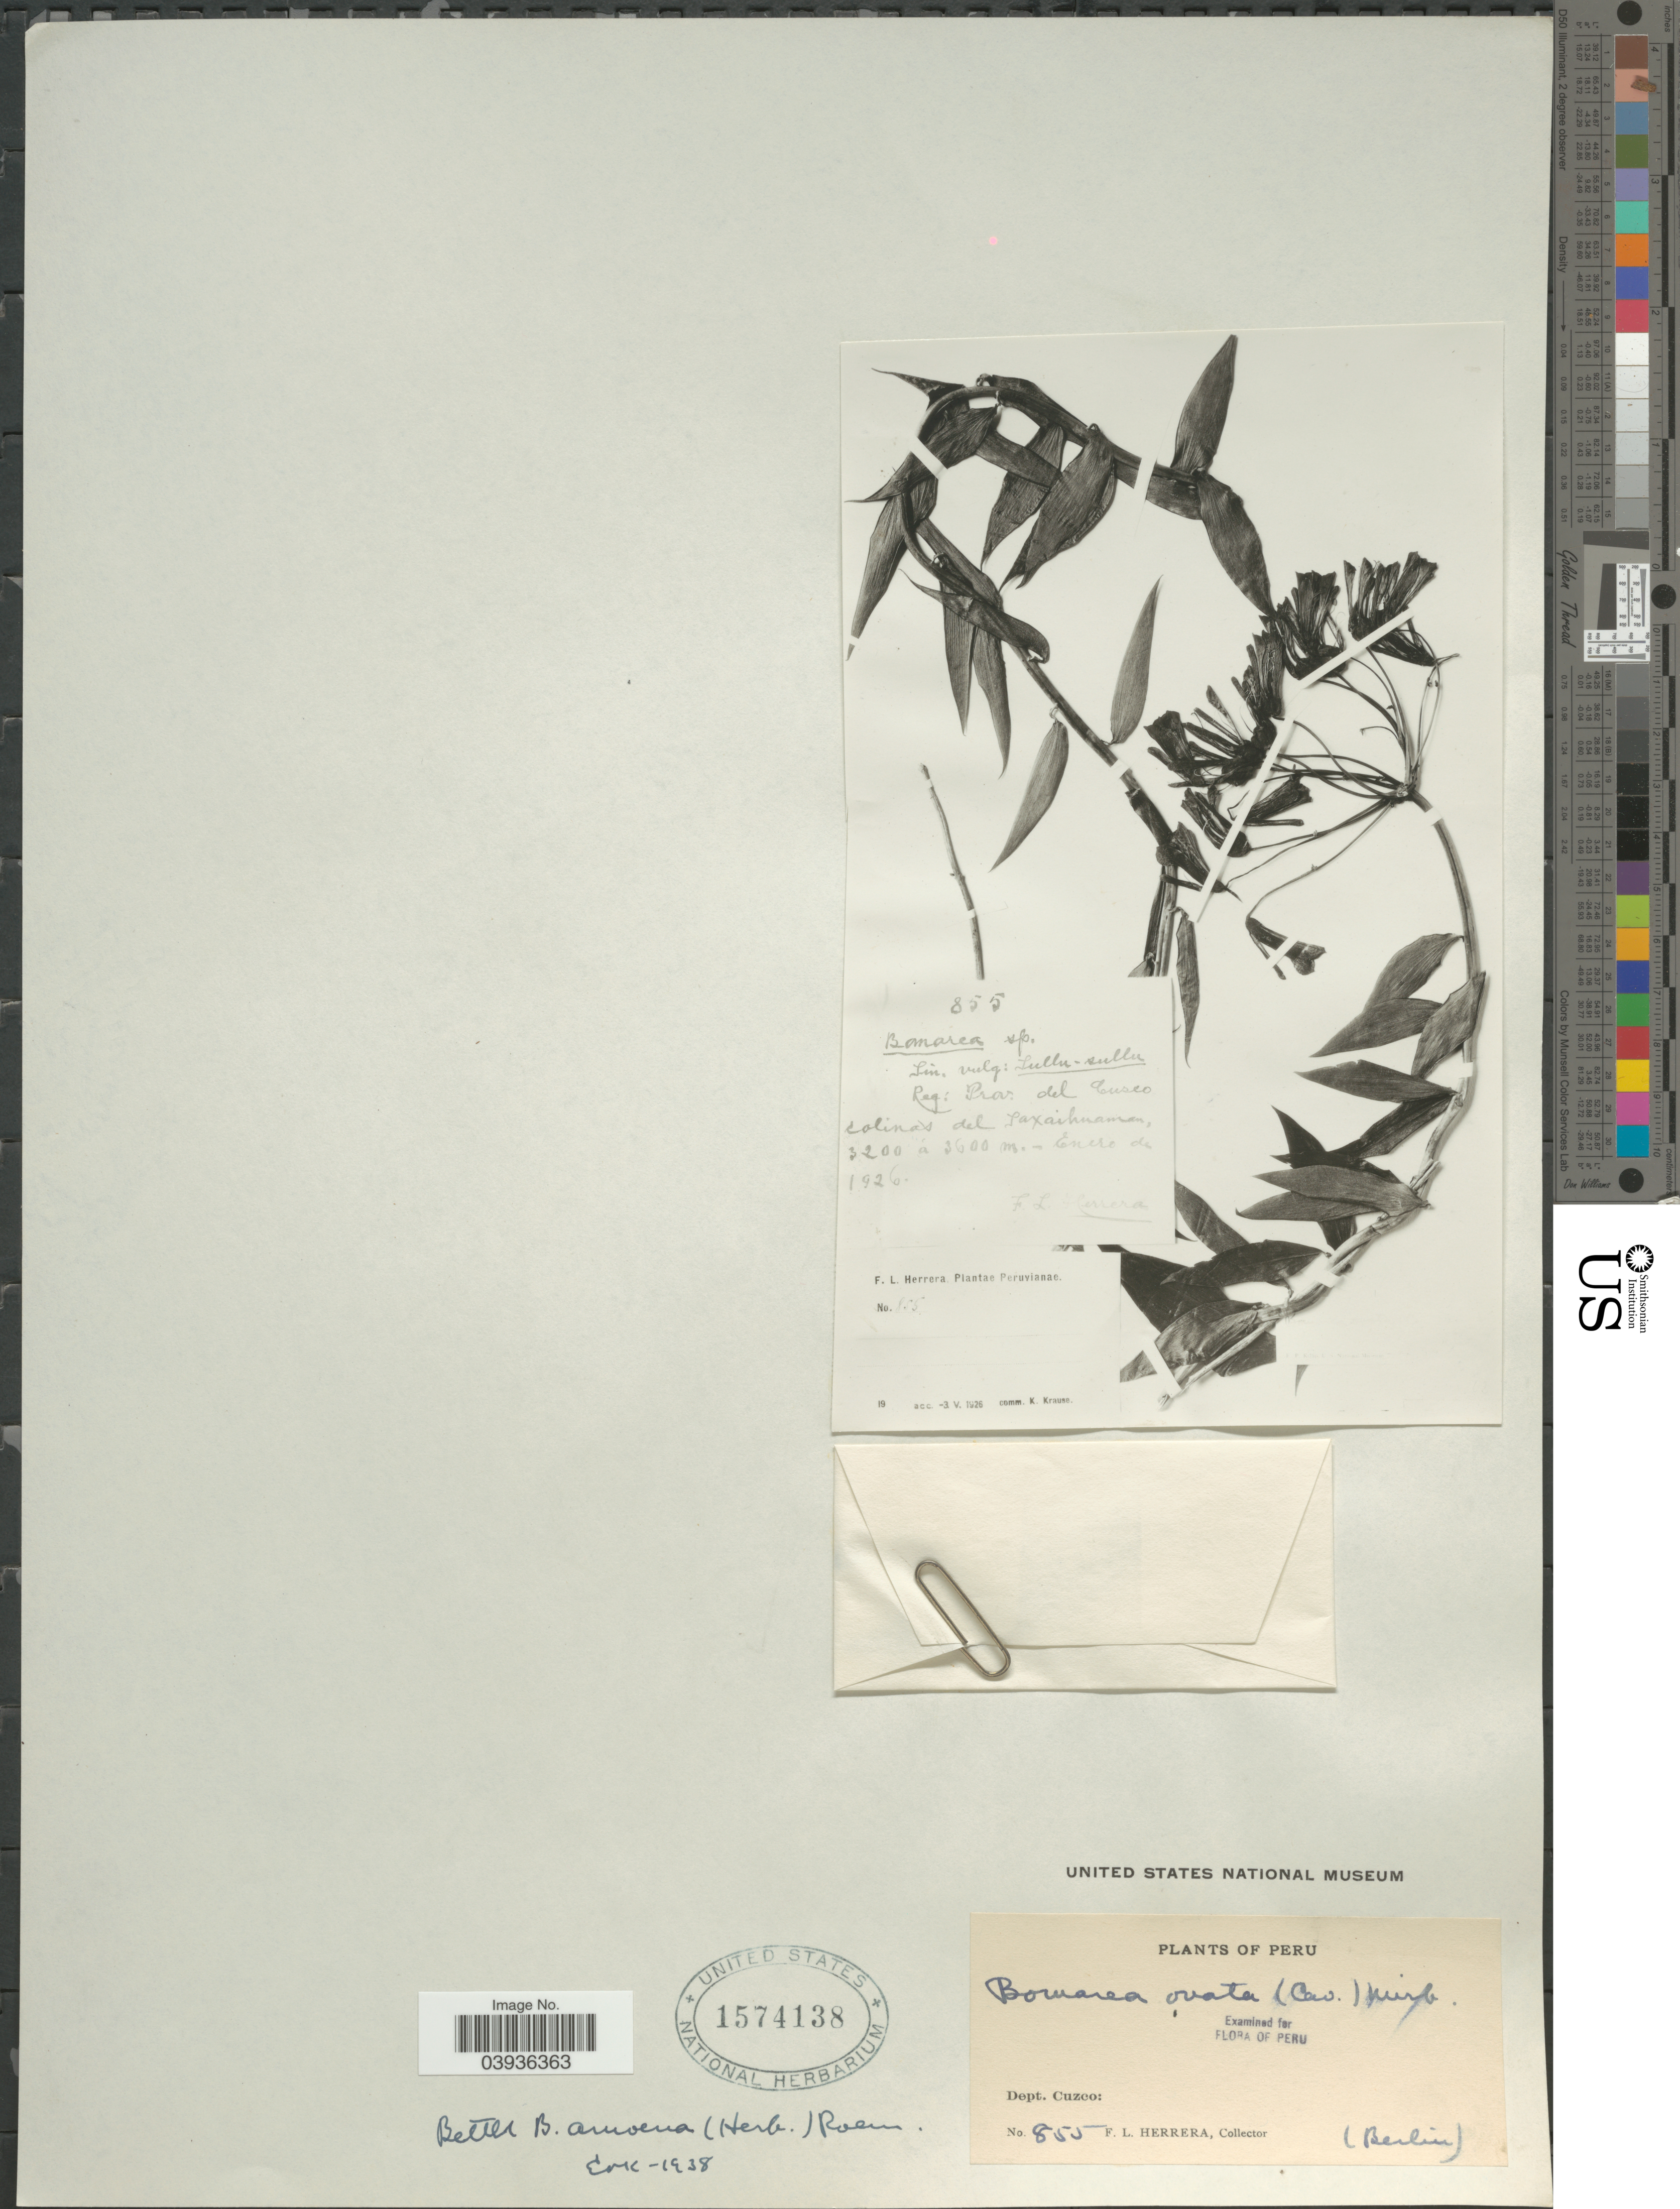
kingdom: Plantae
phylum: Tracheophyta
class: Liliopsida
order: Liliales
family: Alstroemeriaceae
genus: Bomarea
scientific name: Bomarea amoena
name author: (Herb.) M. Roem.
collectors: F. L. Herrera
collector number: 855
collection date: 1926-01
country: Peru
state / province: Cusco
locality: Dept. Cuzco.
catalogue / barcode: US 1574138